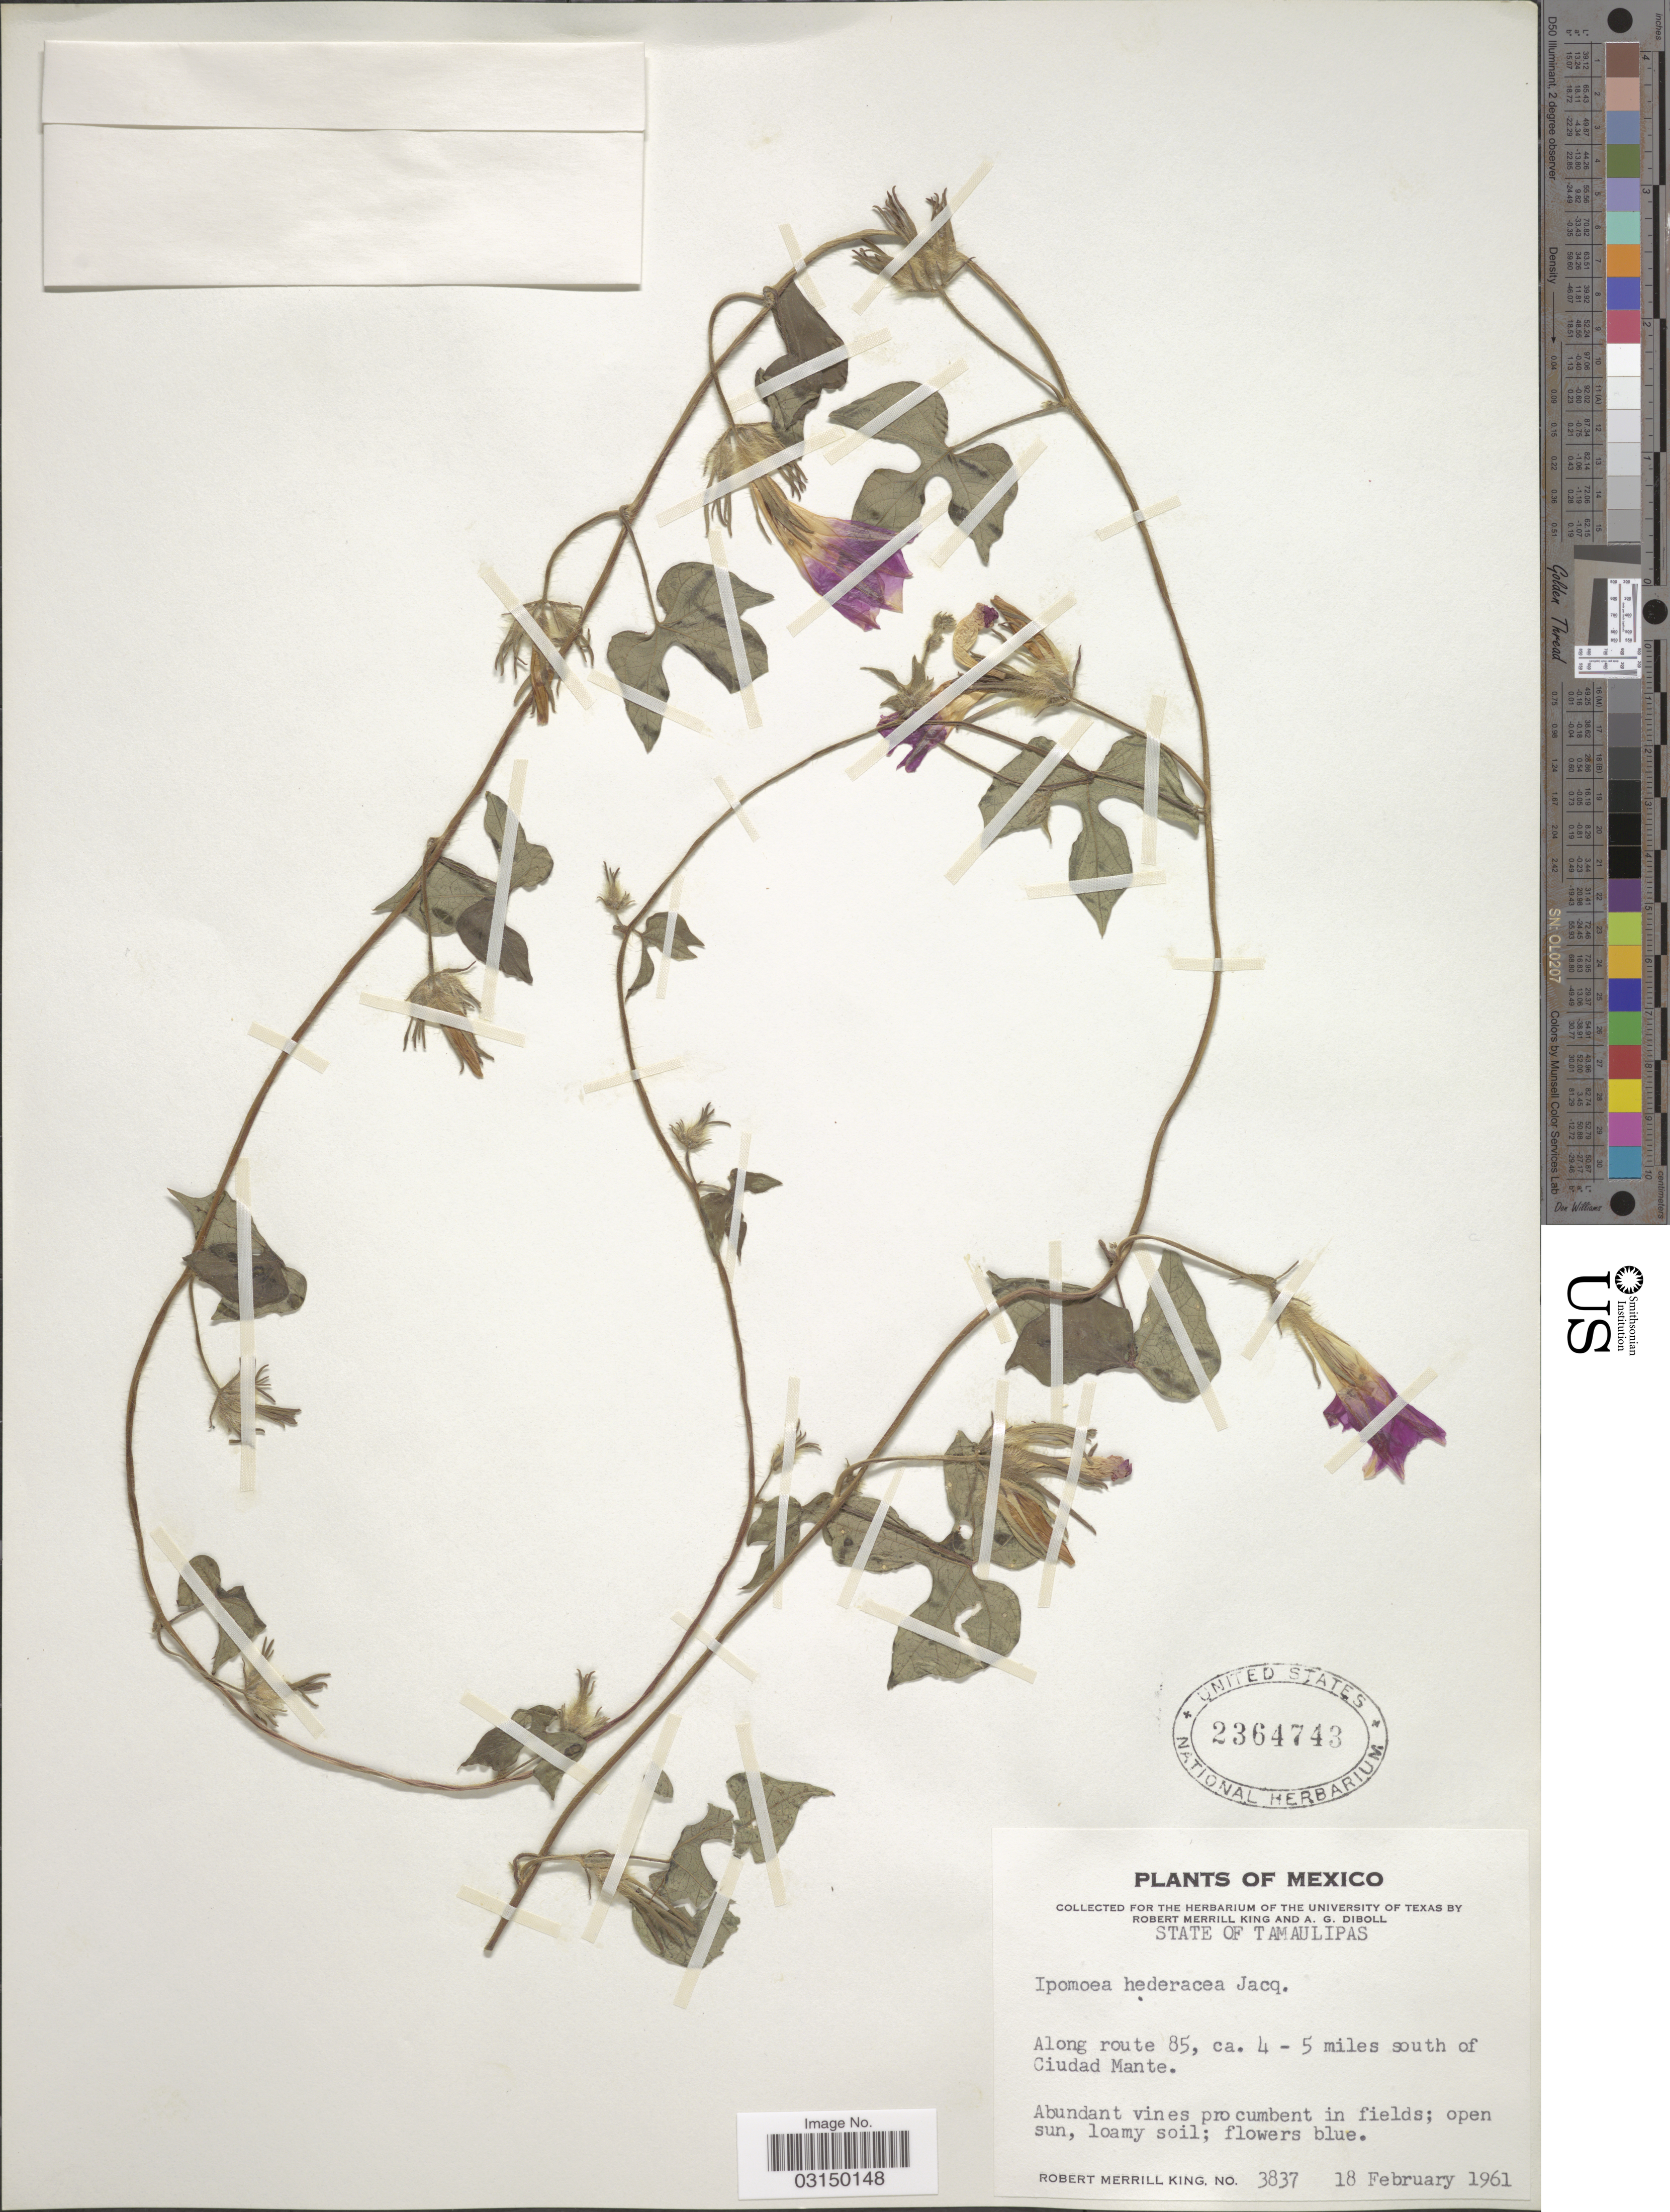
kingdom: Plantae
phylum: Tracheophyta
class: Magnoliopsida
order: Solanales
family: Convolvulaceae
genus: Ipomoea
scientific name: Ipomoea hederacea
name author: Jacq.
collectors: R. M. King & A. Diboll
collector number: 3837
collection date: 1961-02-18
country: Mexico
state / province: Tamaulipas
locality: Along route 85, ca. 4-5 miles south of Ciudad Mante.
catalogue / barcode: US 2364743